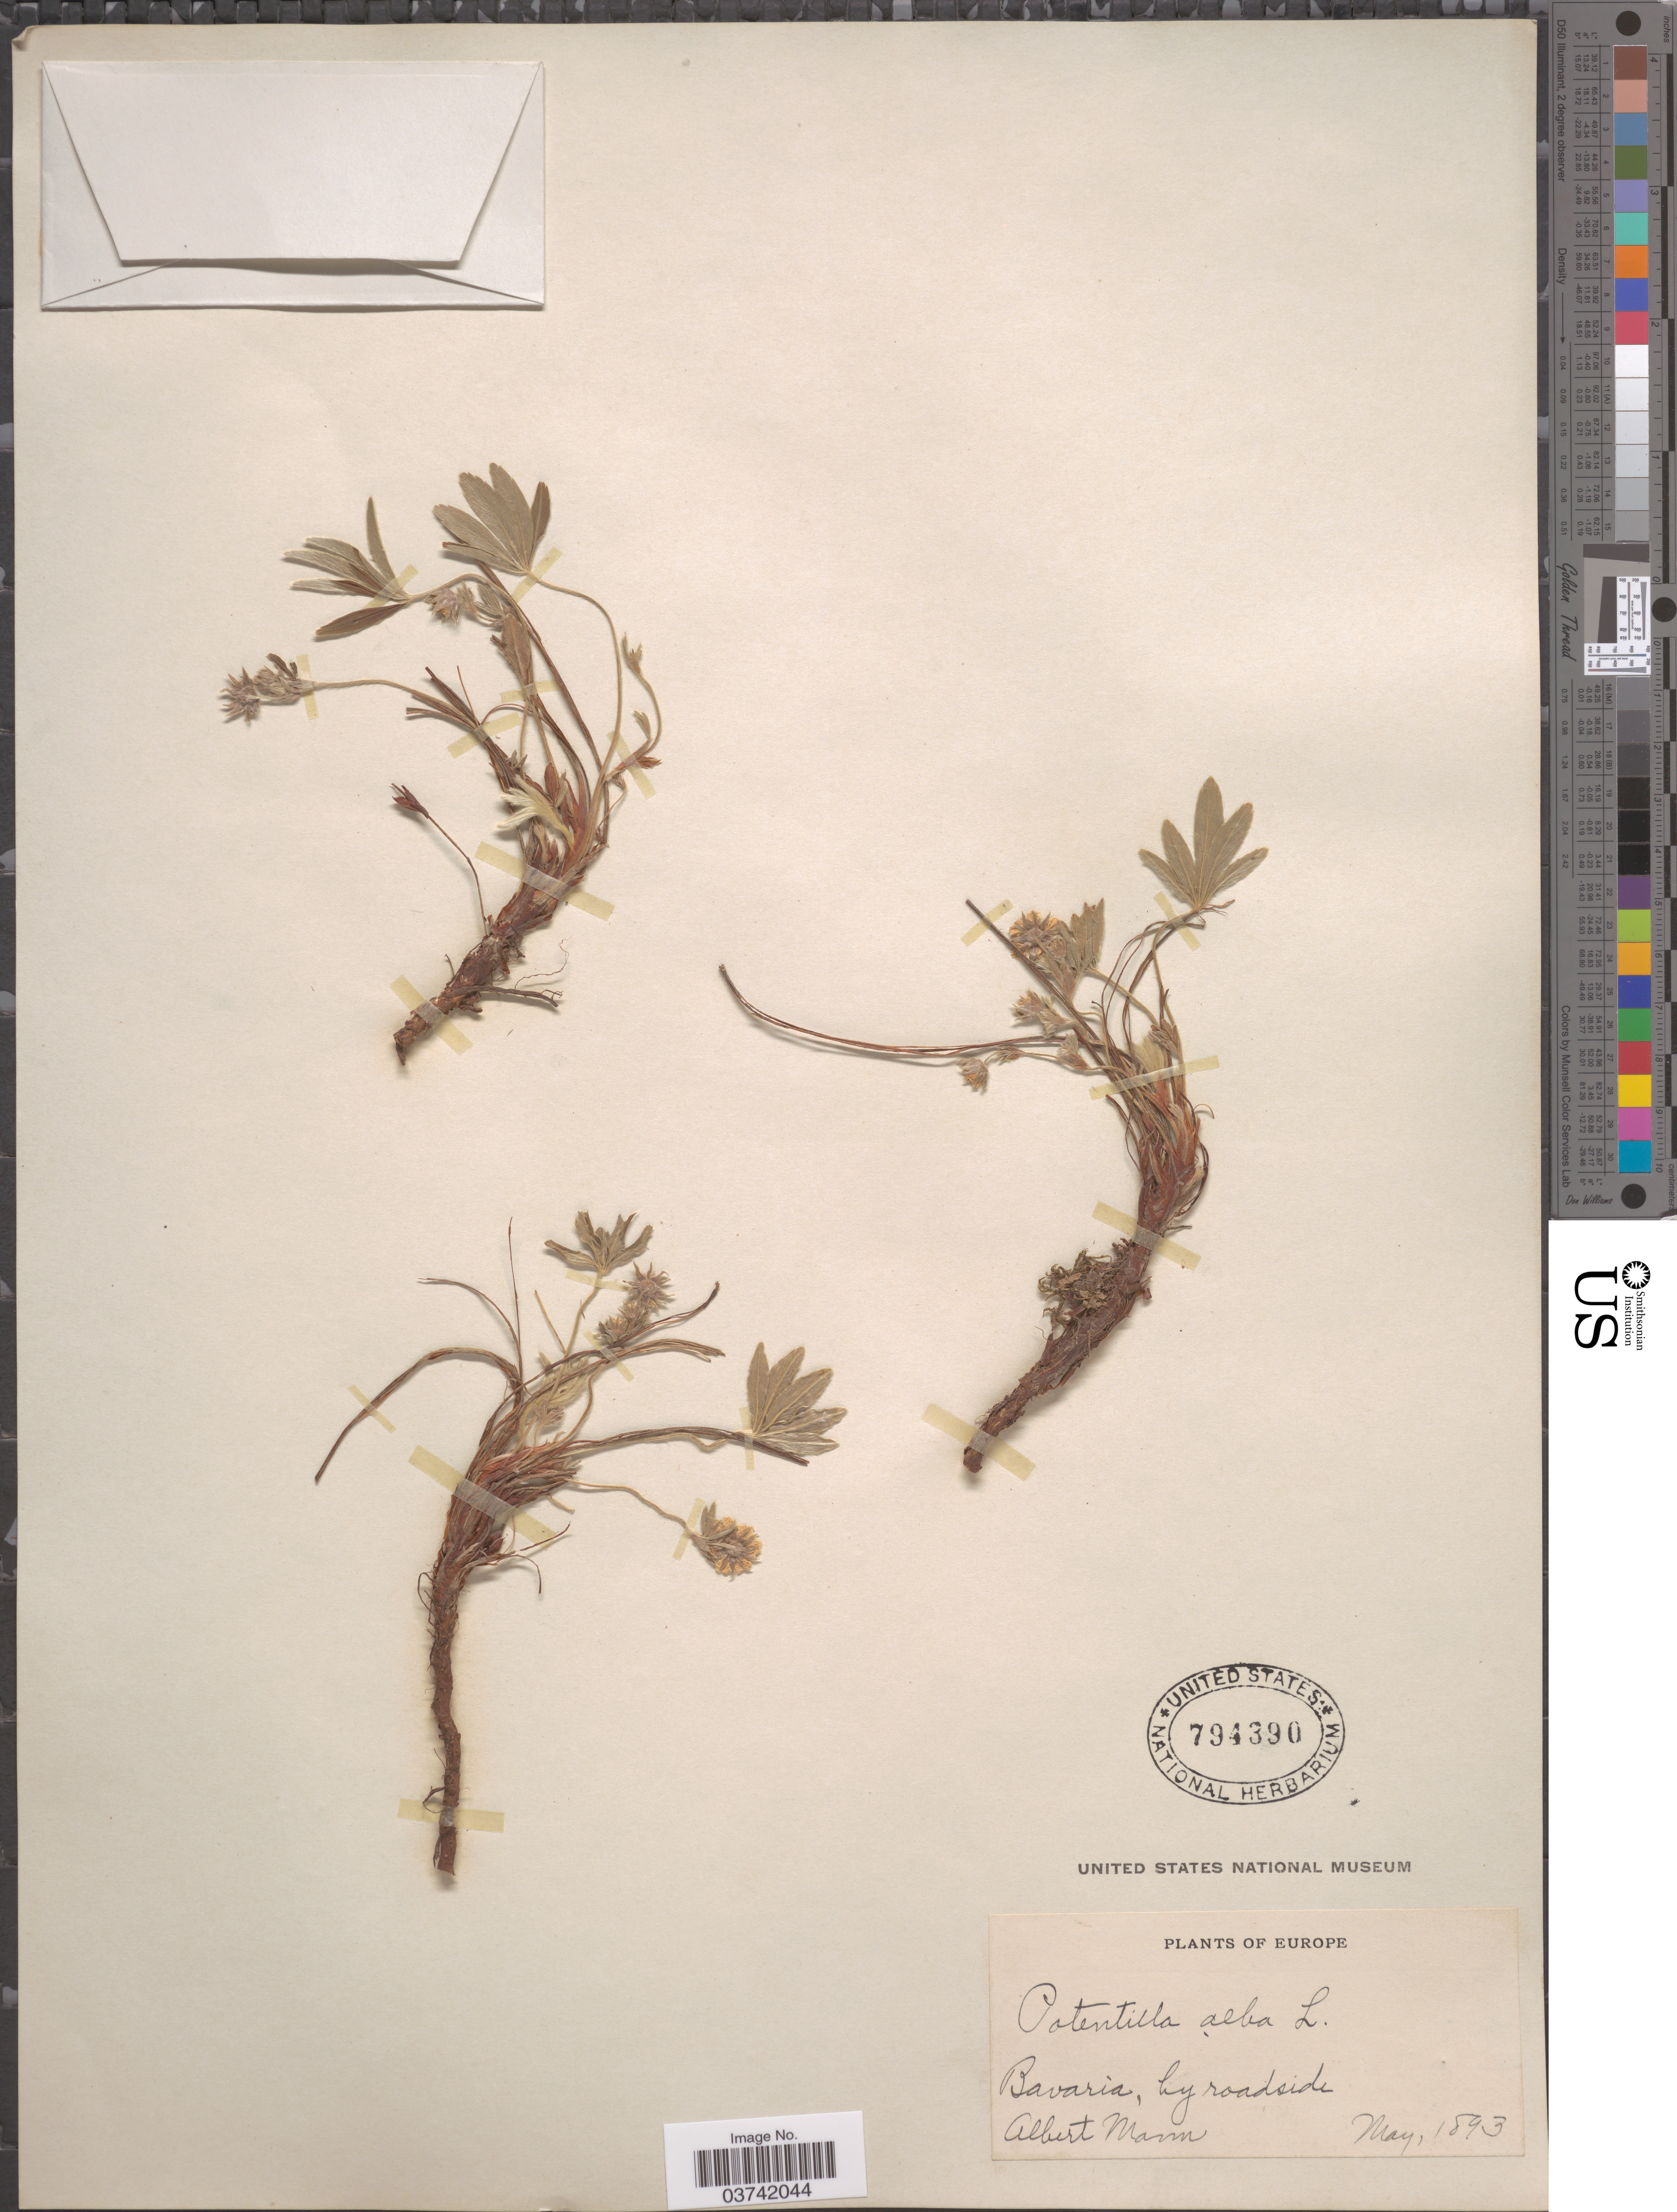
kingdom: Plantae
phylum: Tracheophyta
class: Magnoliopsida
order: Rosales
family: Rosaceae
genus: Potentilla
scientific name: Potentilla alba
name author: L.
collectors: A. Mann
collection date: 1893-05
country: Germany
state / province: Bayern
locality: Bavaria, by roadside.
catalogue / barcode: US 794390